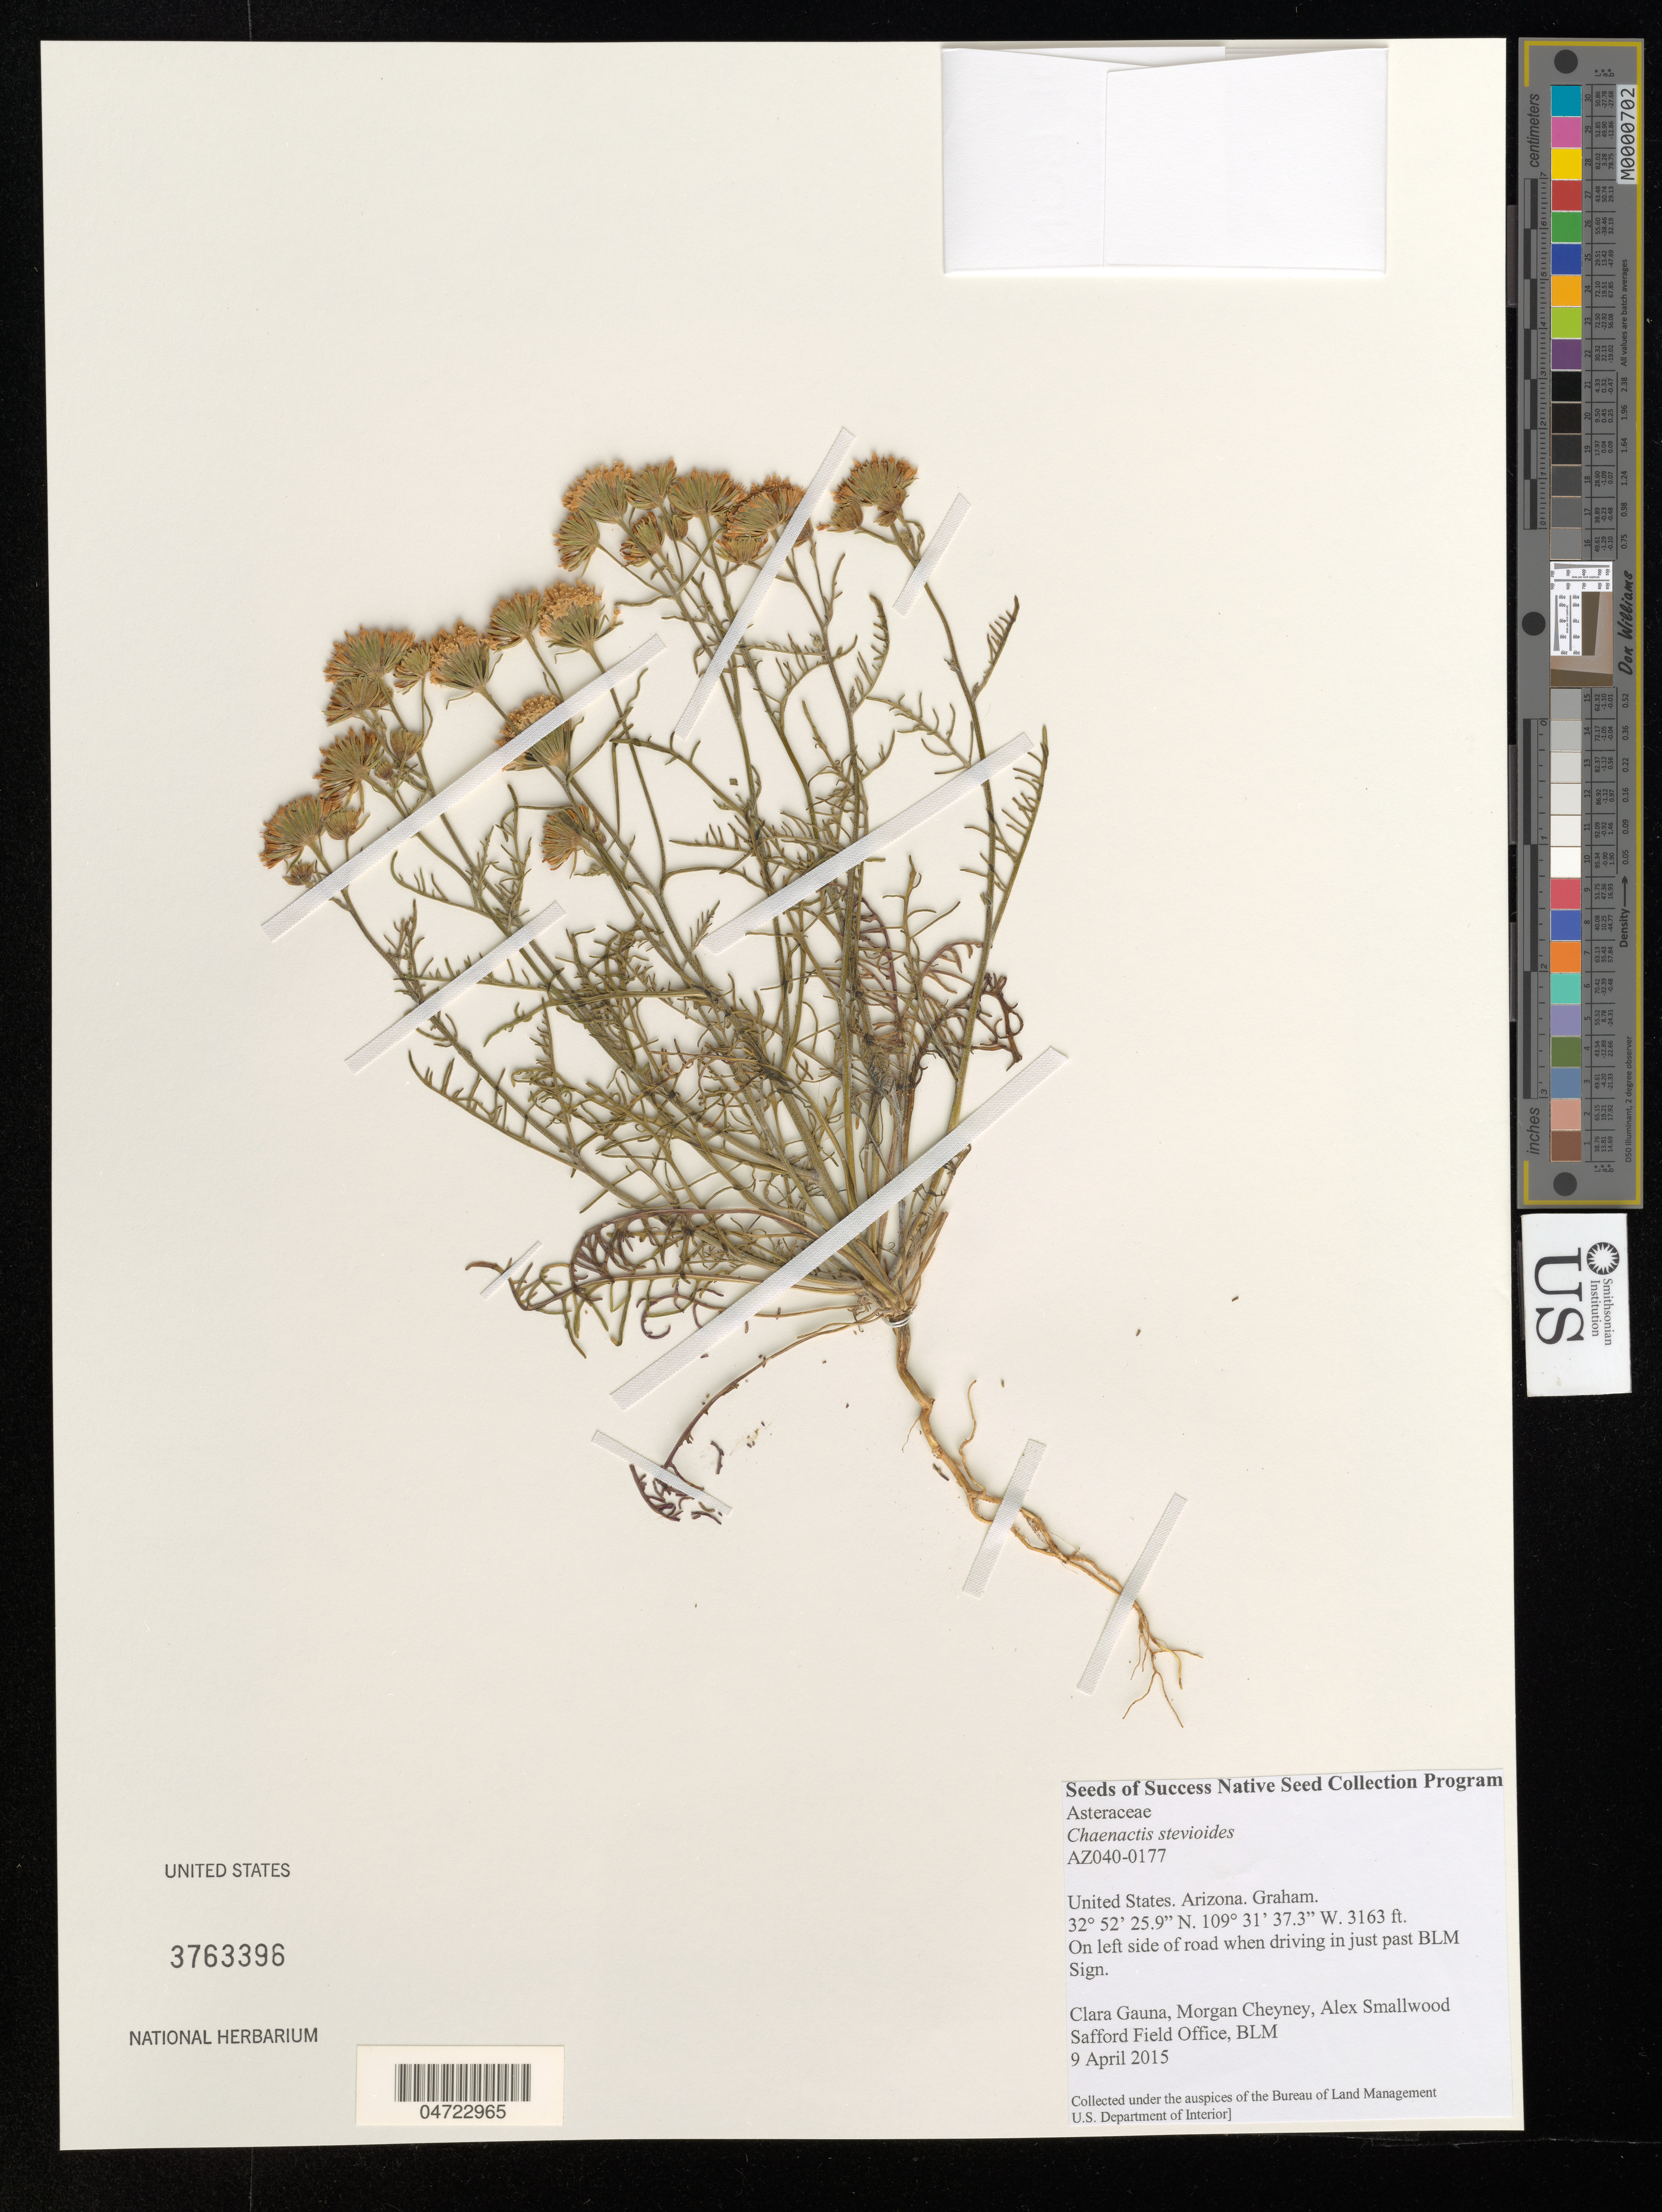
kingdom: Plantae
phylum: Tracheophyta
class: Magnoliopsida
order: Asterales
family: Asteraceae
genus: Chaenactis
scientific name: Chaenactis stevioides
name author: Hook. & Arn.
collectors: C. Gauna, M. Cheyney & A. Smallwood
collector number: AZ040-0177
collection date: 2015-04-09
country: United States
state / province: Arizona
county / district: Graham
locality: Graham. On left side of road when driving in just past BLM Sign.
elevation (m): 964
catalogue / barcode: US 3763396